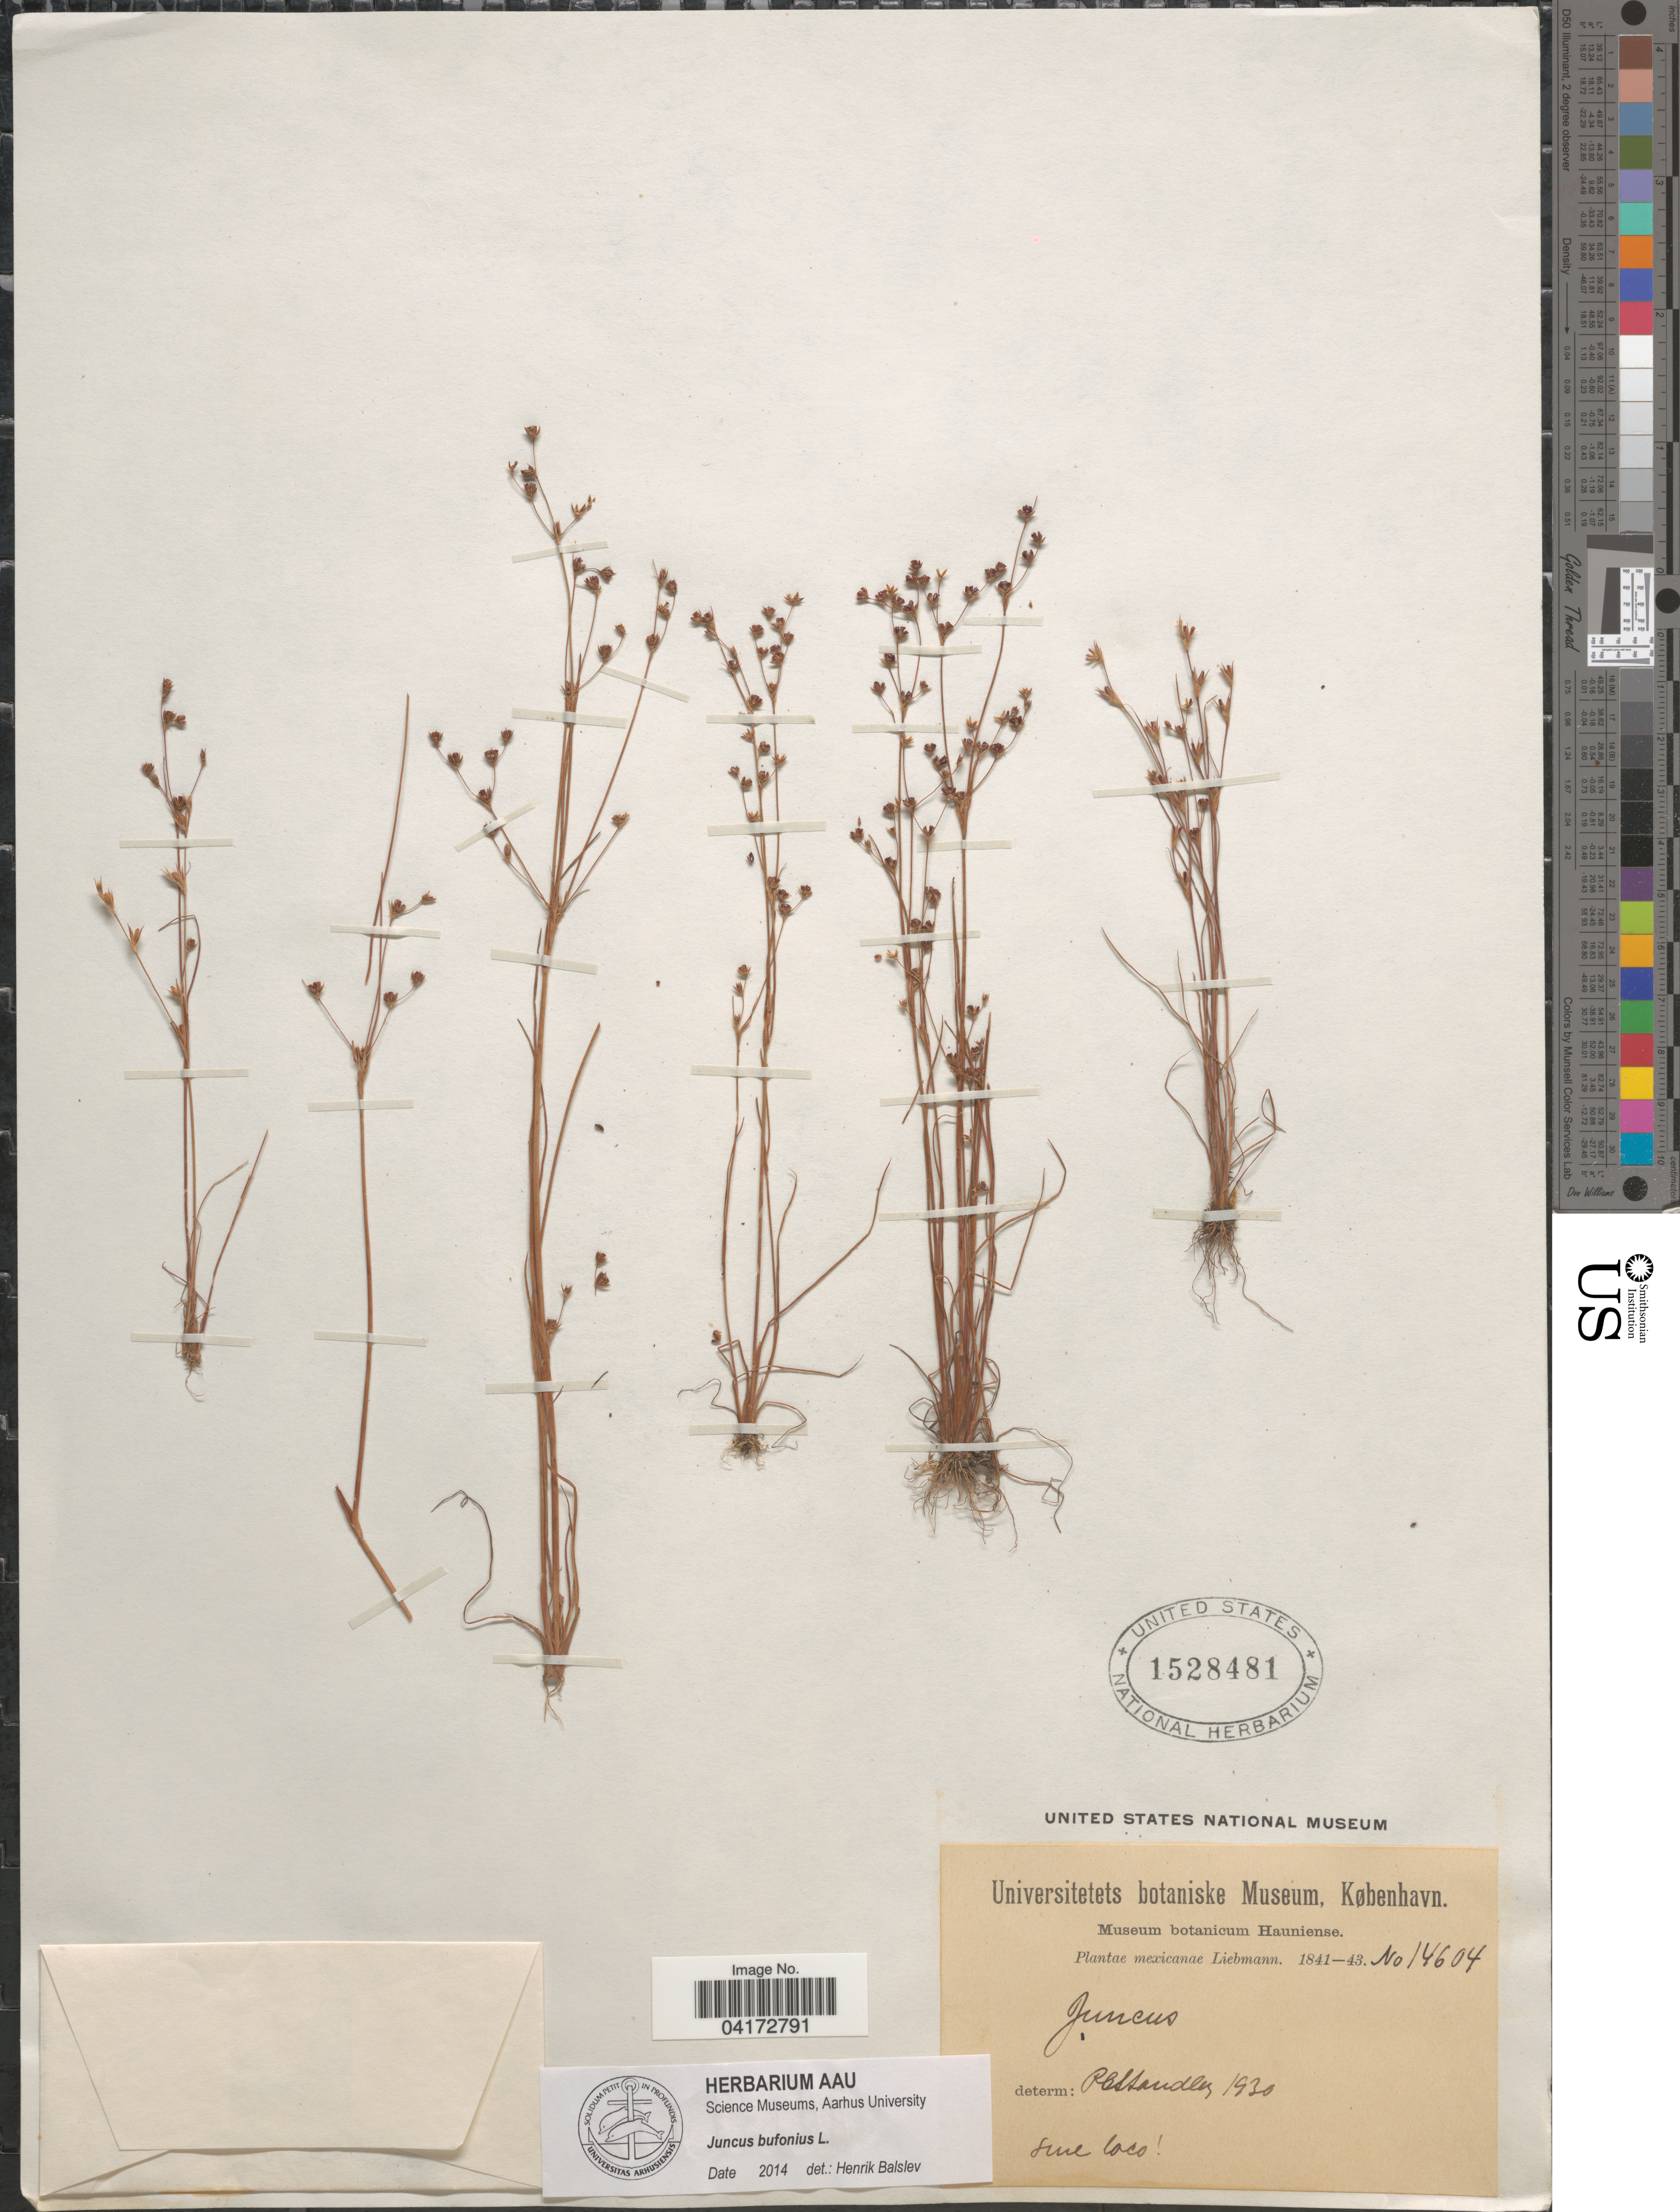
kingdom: Plantae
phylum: Tracheophyta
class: Liliopsida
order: Poales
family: Juncaceae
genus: Juncus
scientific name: Juncus bufonius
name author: L.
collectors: Liebmann, --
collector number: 14604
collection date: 1841/1843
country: Mexico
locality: Mexicanae.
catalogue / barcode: US 1528481